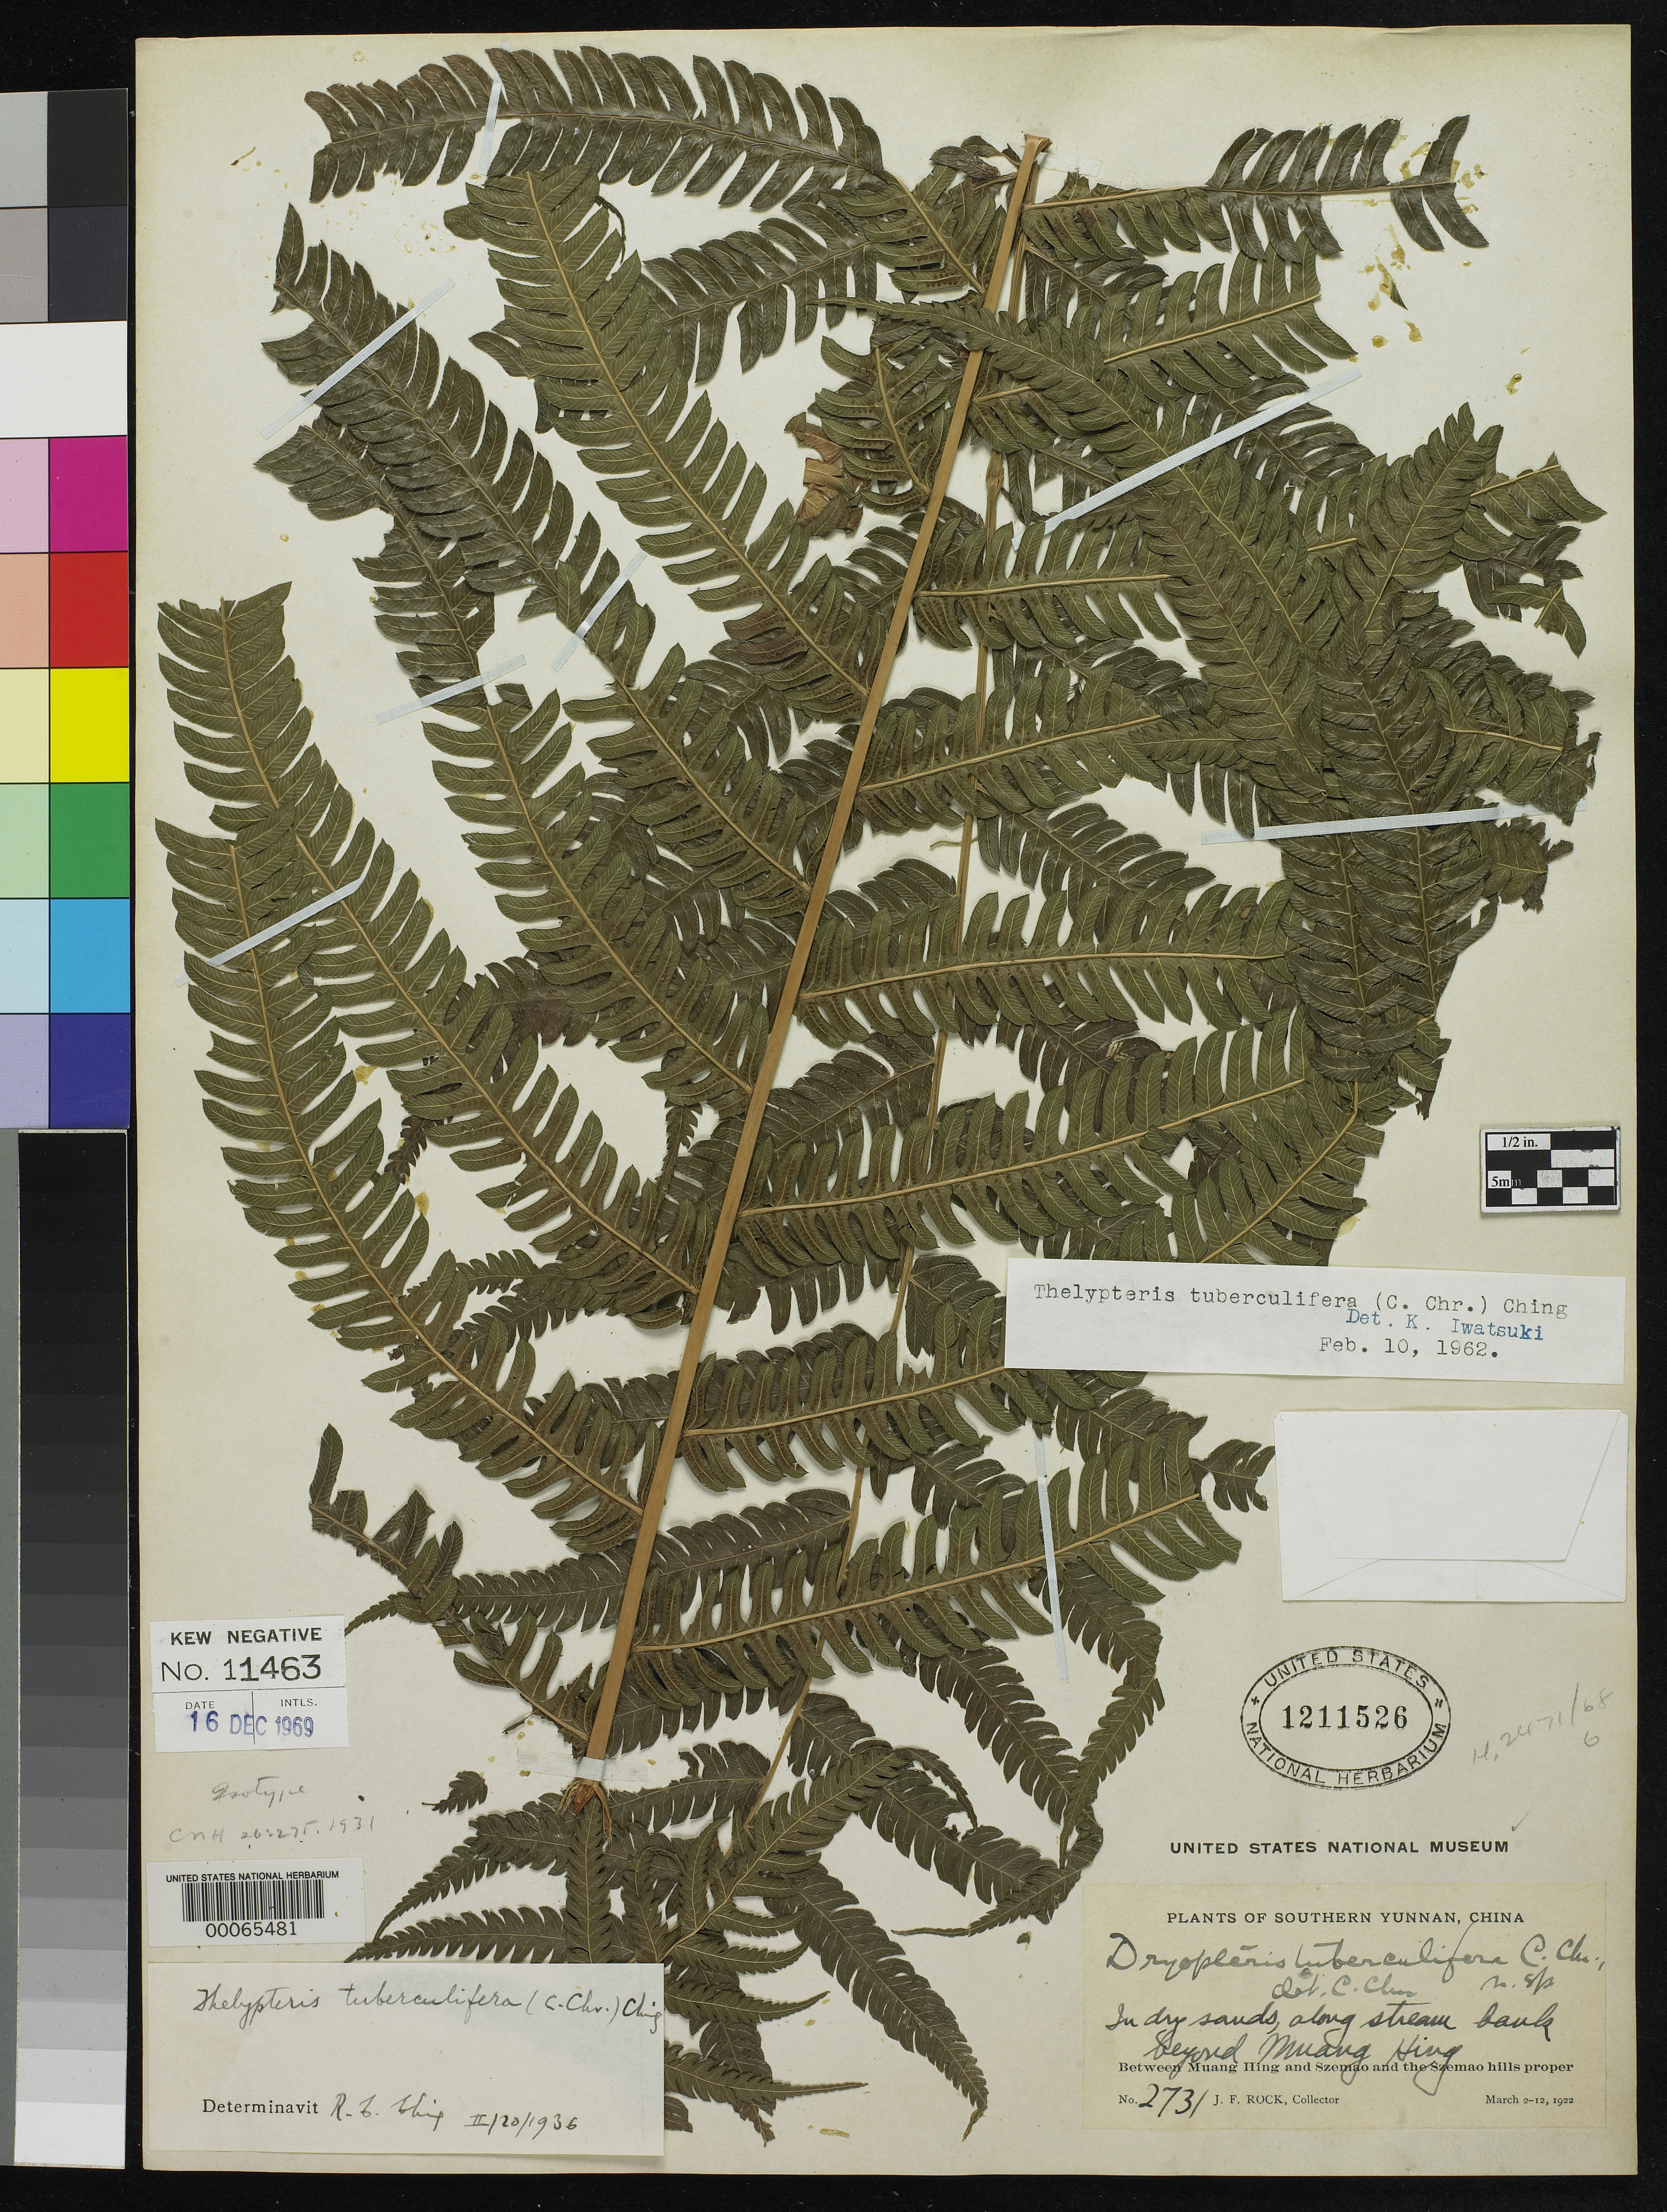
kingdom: Plantae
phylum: Tracheophyta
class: Polypodiopsida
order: Polypodiales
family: Dryopteridaceae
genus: Dryopteris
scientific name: Dryopteris tuberculifera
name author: C. Chr.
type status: Isotype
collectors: J. F. Rock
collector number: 2731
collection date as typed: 02 Mar 1922 to 12 Mar 1922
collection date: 1922-03-02/1922-03-12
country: China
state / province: Yunnan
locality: Between Muang Hing and Szemao and Szemao Hills proper.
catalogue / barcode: US 1211526